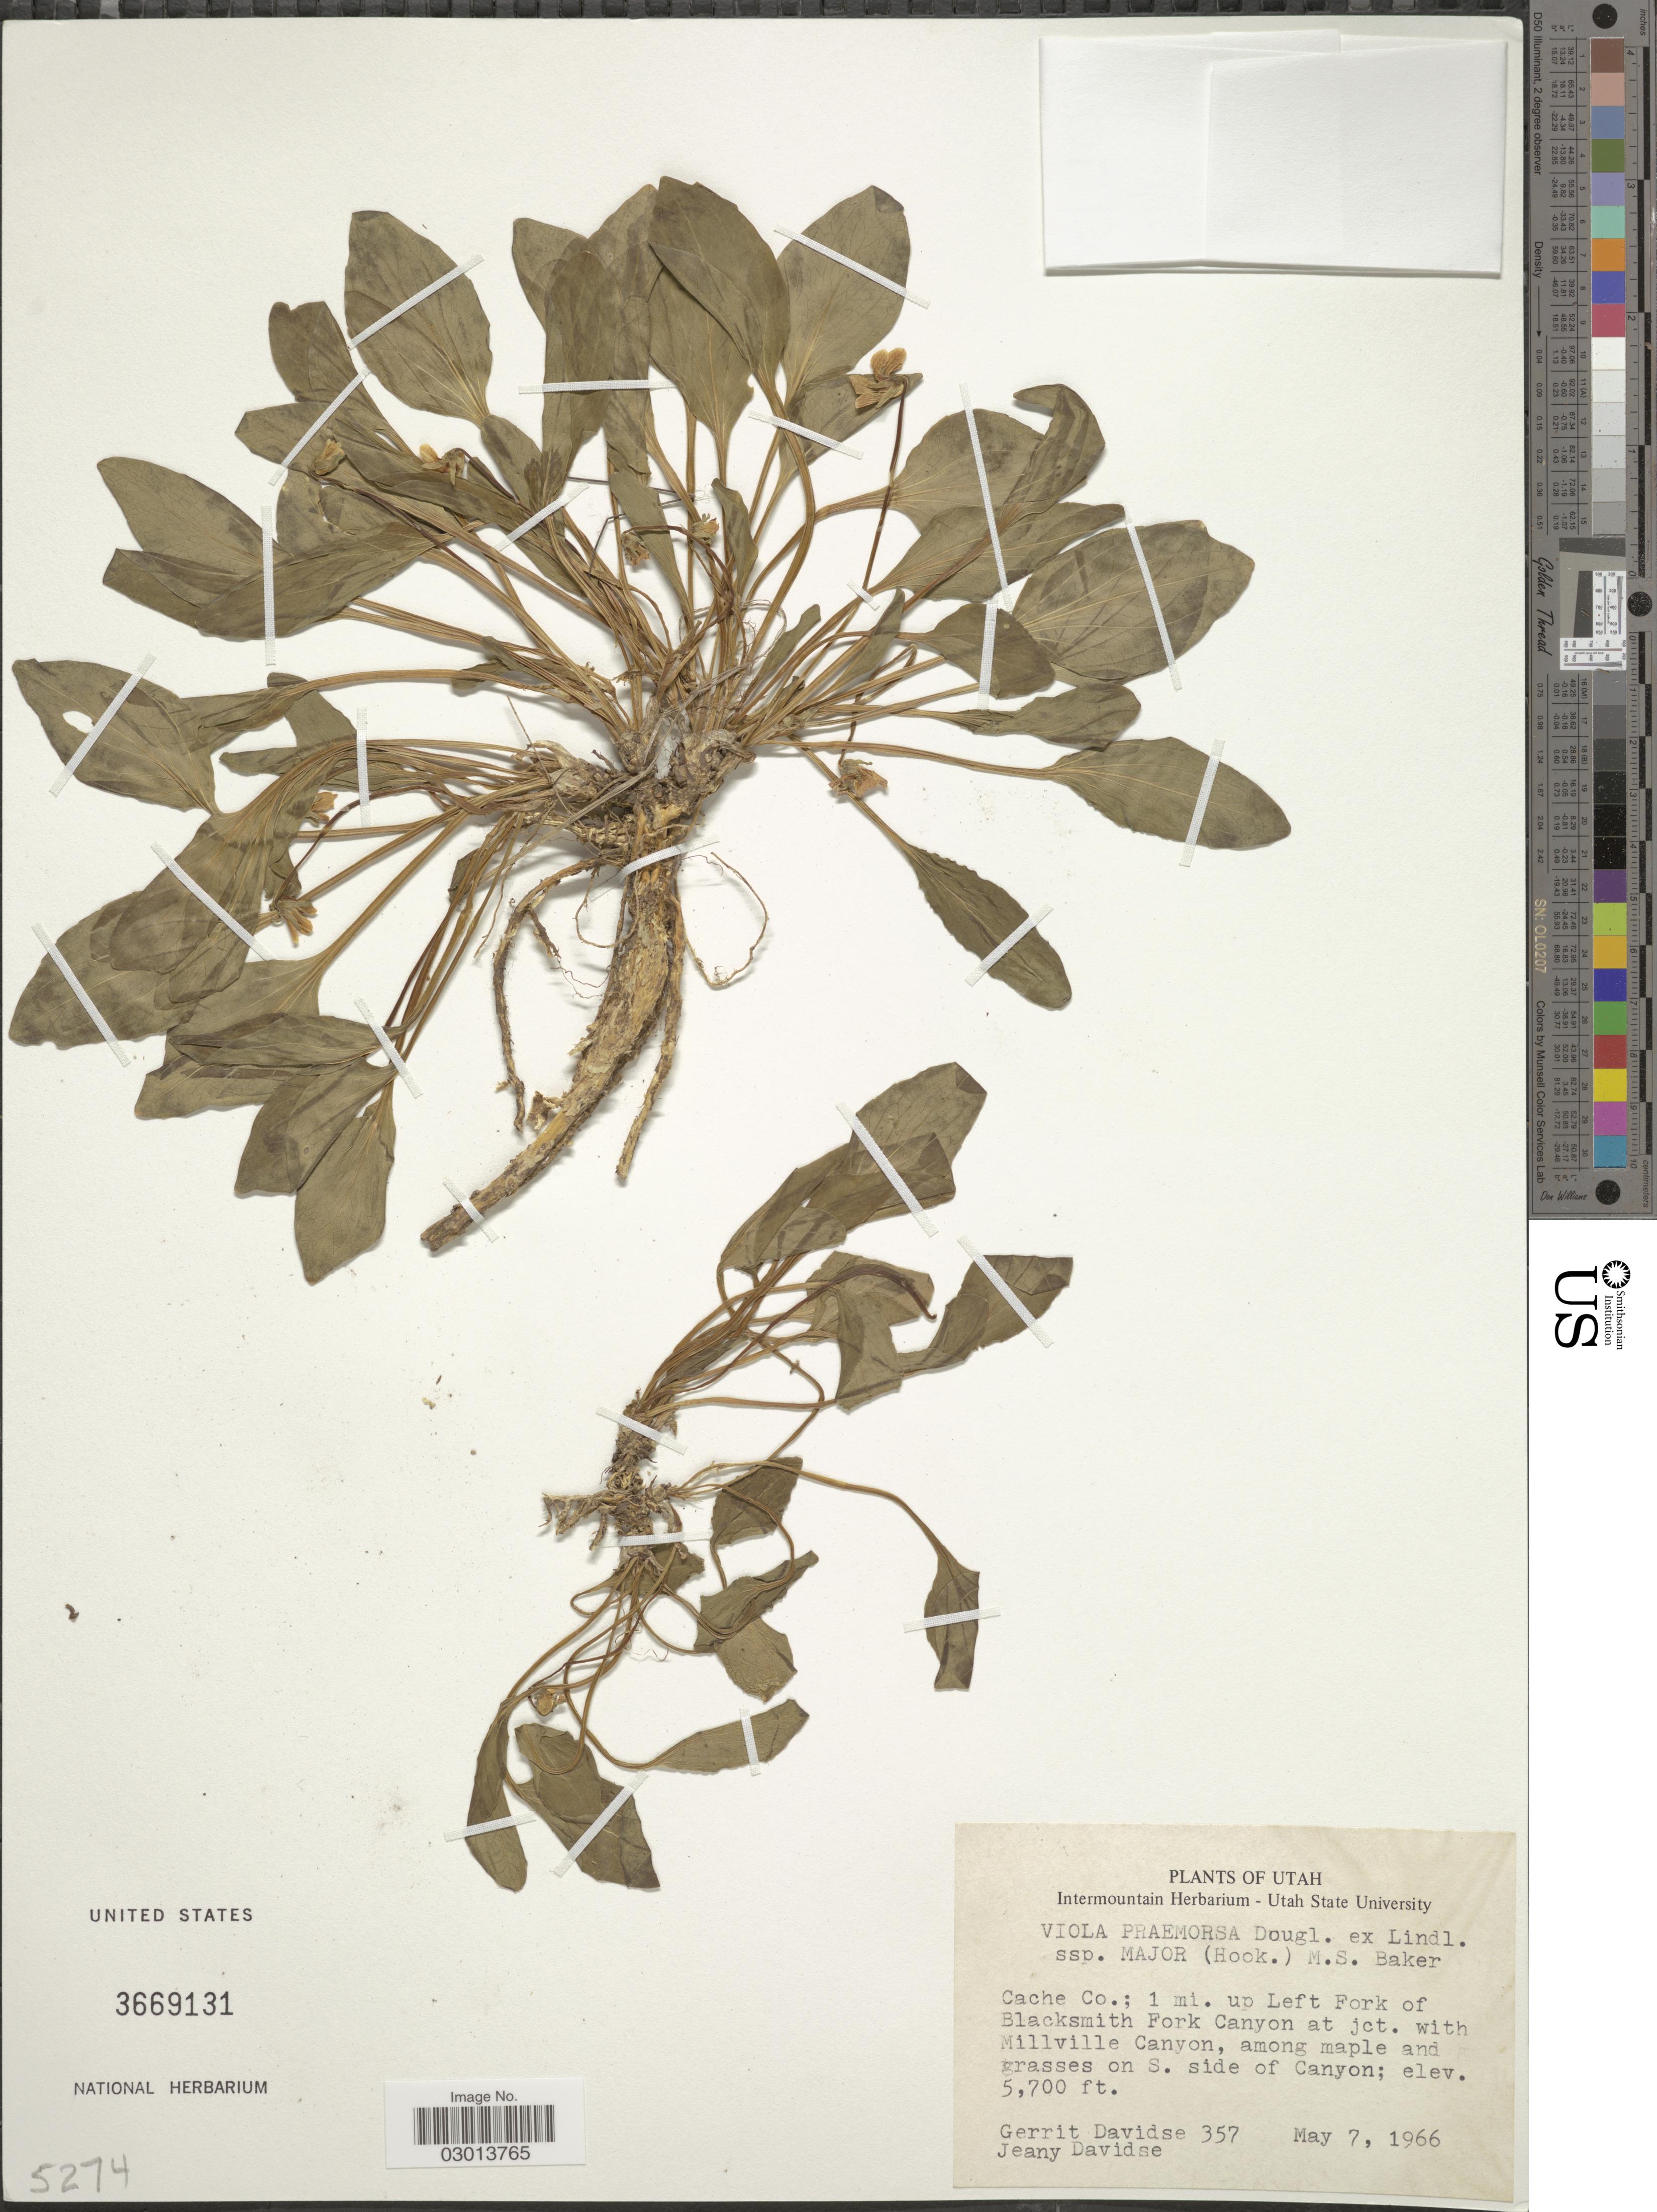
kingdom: Plantae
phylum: Tracheophyta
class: Magnoliopsida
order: Malpighiales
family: Violaceae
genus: Viola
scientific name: Viola praemorsa subsp. major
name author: (Hook.) M.S. Baker & Clausen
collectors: G. Davidse & J. Davidse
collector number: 357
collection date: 1966-05-07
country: United States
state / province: Utah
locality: Cache Co.; 1 mi. up Left Fork of Blacksmith Fork Canyon at jct. with Millville Canyon, among maple and grasses on S. side of Canyon.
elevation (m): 1737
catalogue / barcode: US 3669131